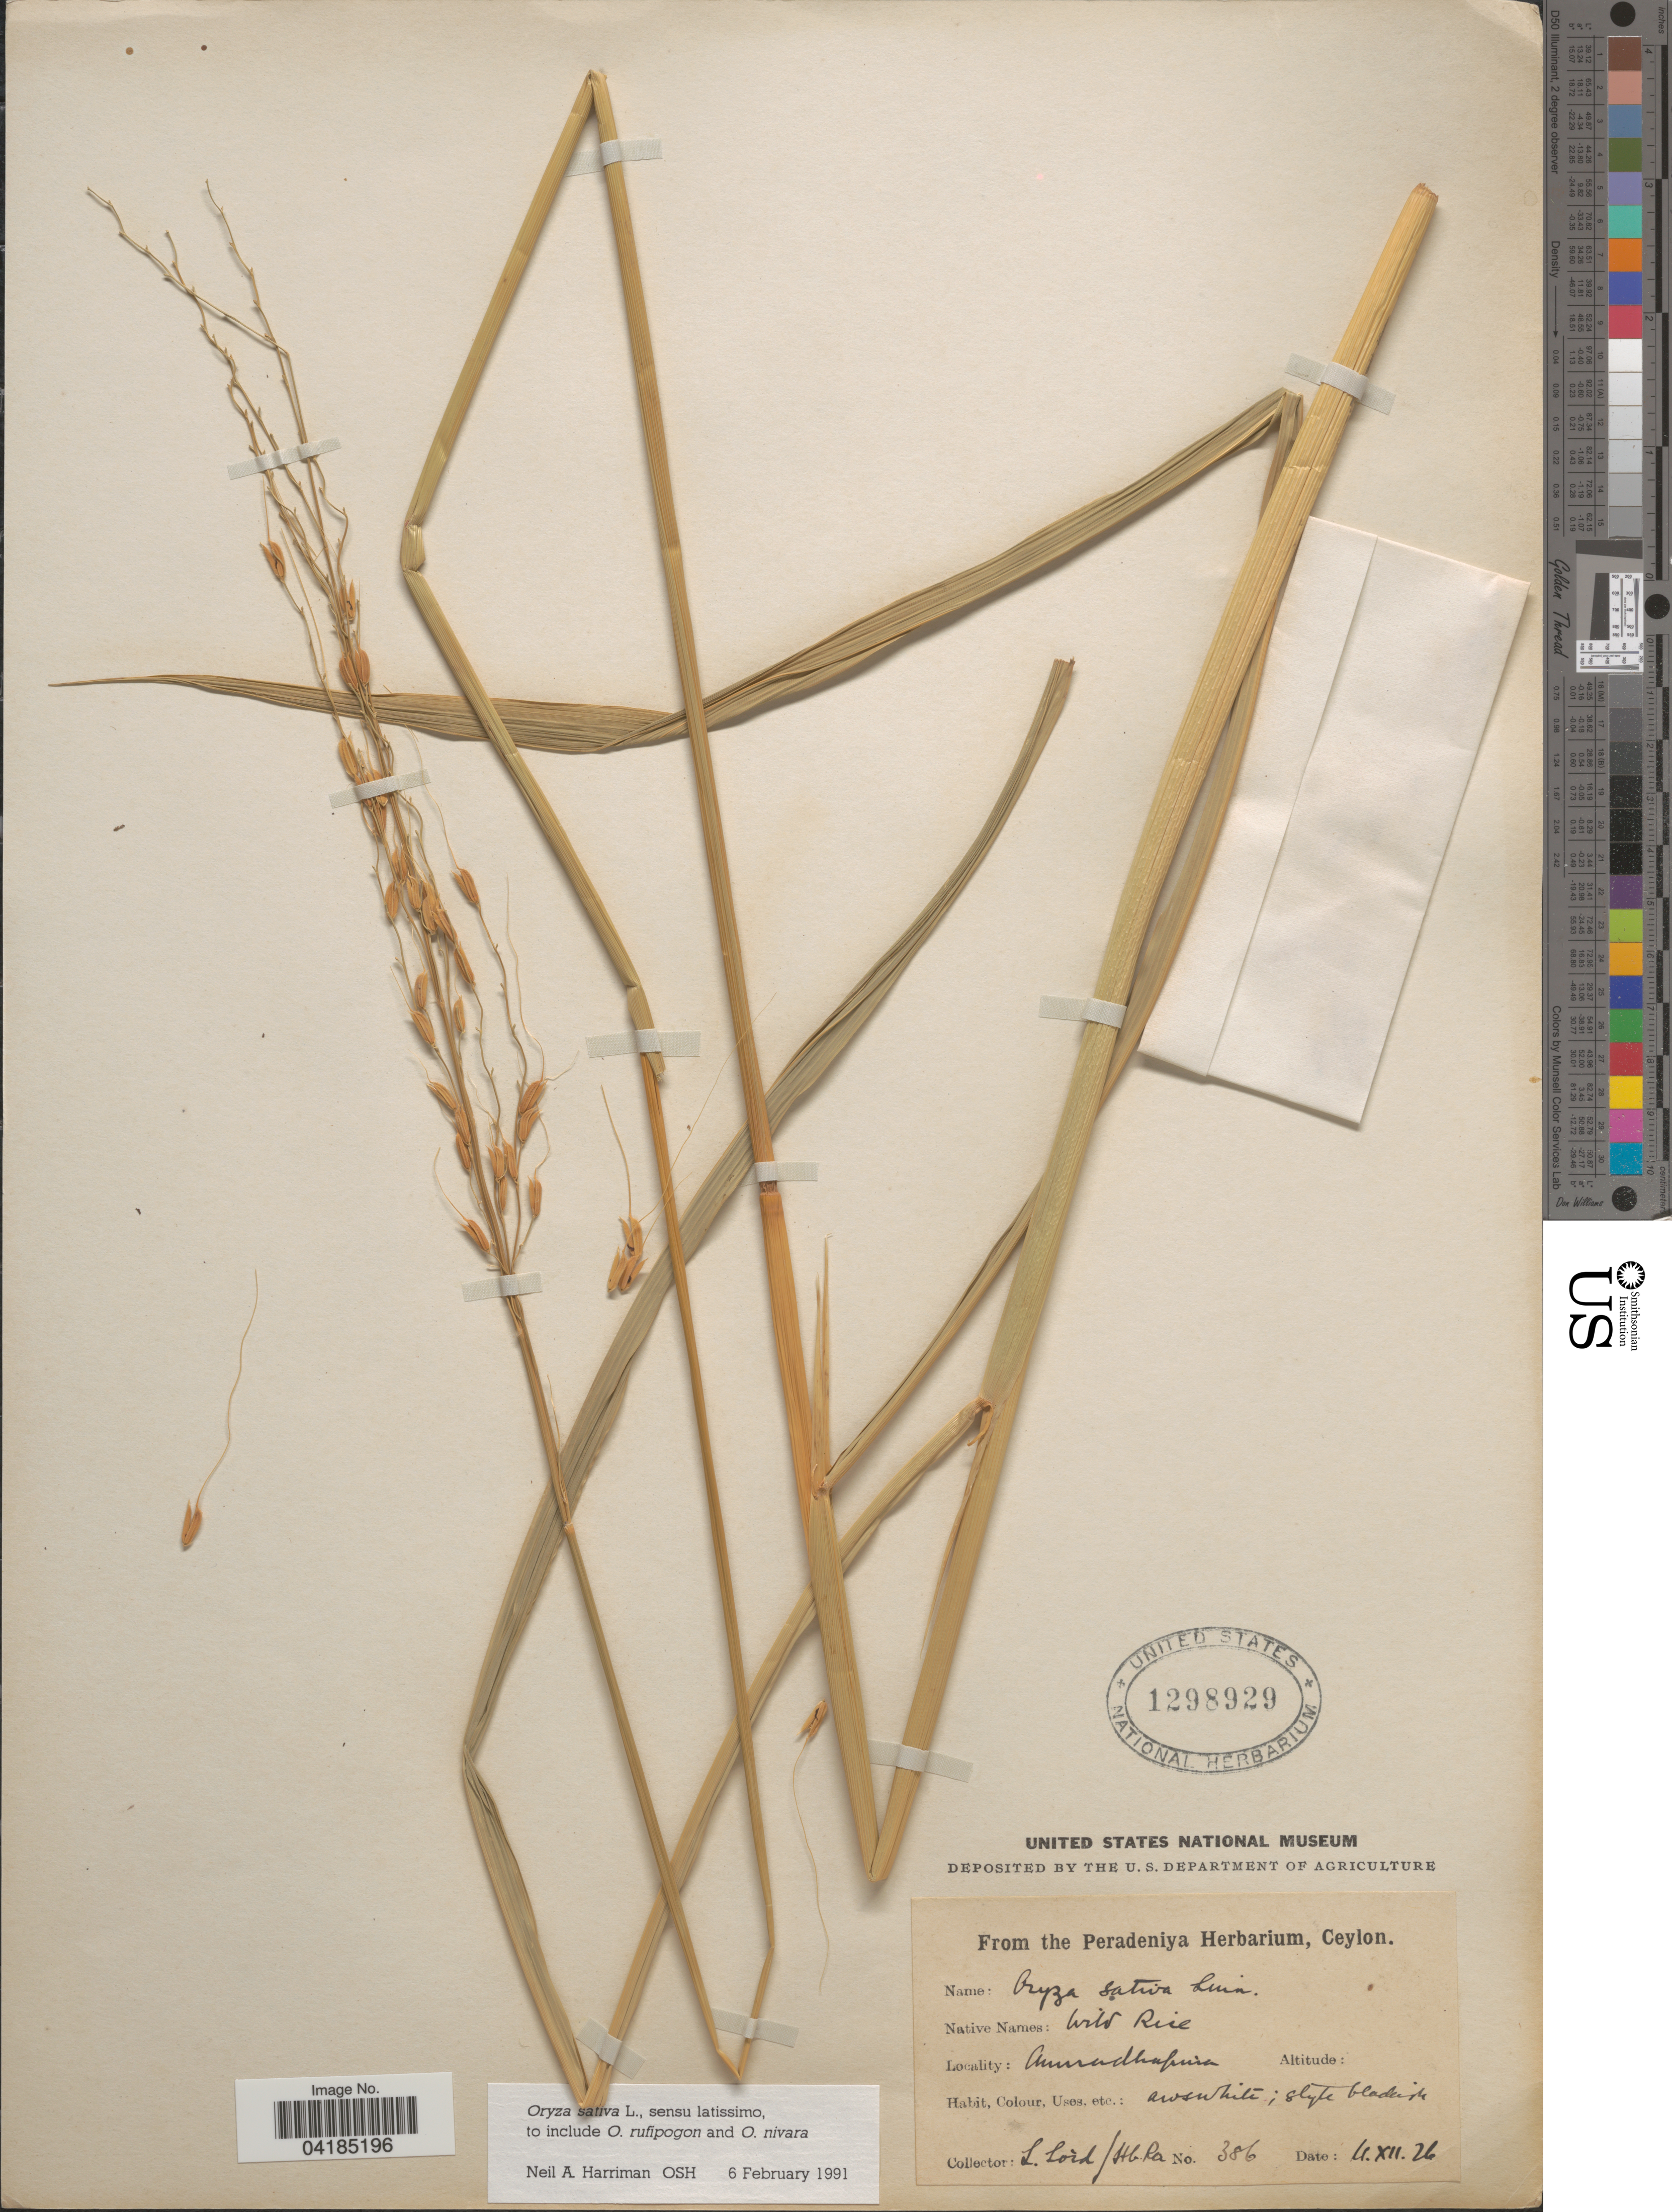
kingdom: Plantae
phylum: Tracheophyta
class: Liliopsida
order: Poales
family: Poaceae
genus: Oryza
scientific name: Oryza sativa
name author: L.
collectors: L. Lord & Hb. Ra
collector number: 386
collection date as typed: Transcribed d/m/y: 11/12/26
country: Sri Lanka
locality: Anuradhapura.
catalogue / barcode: US 1298929